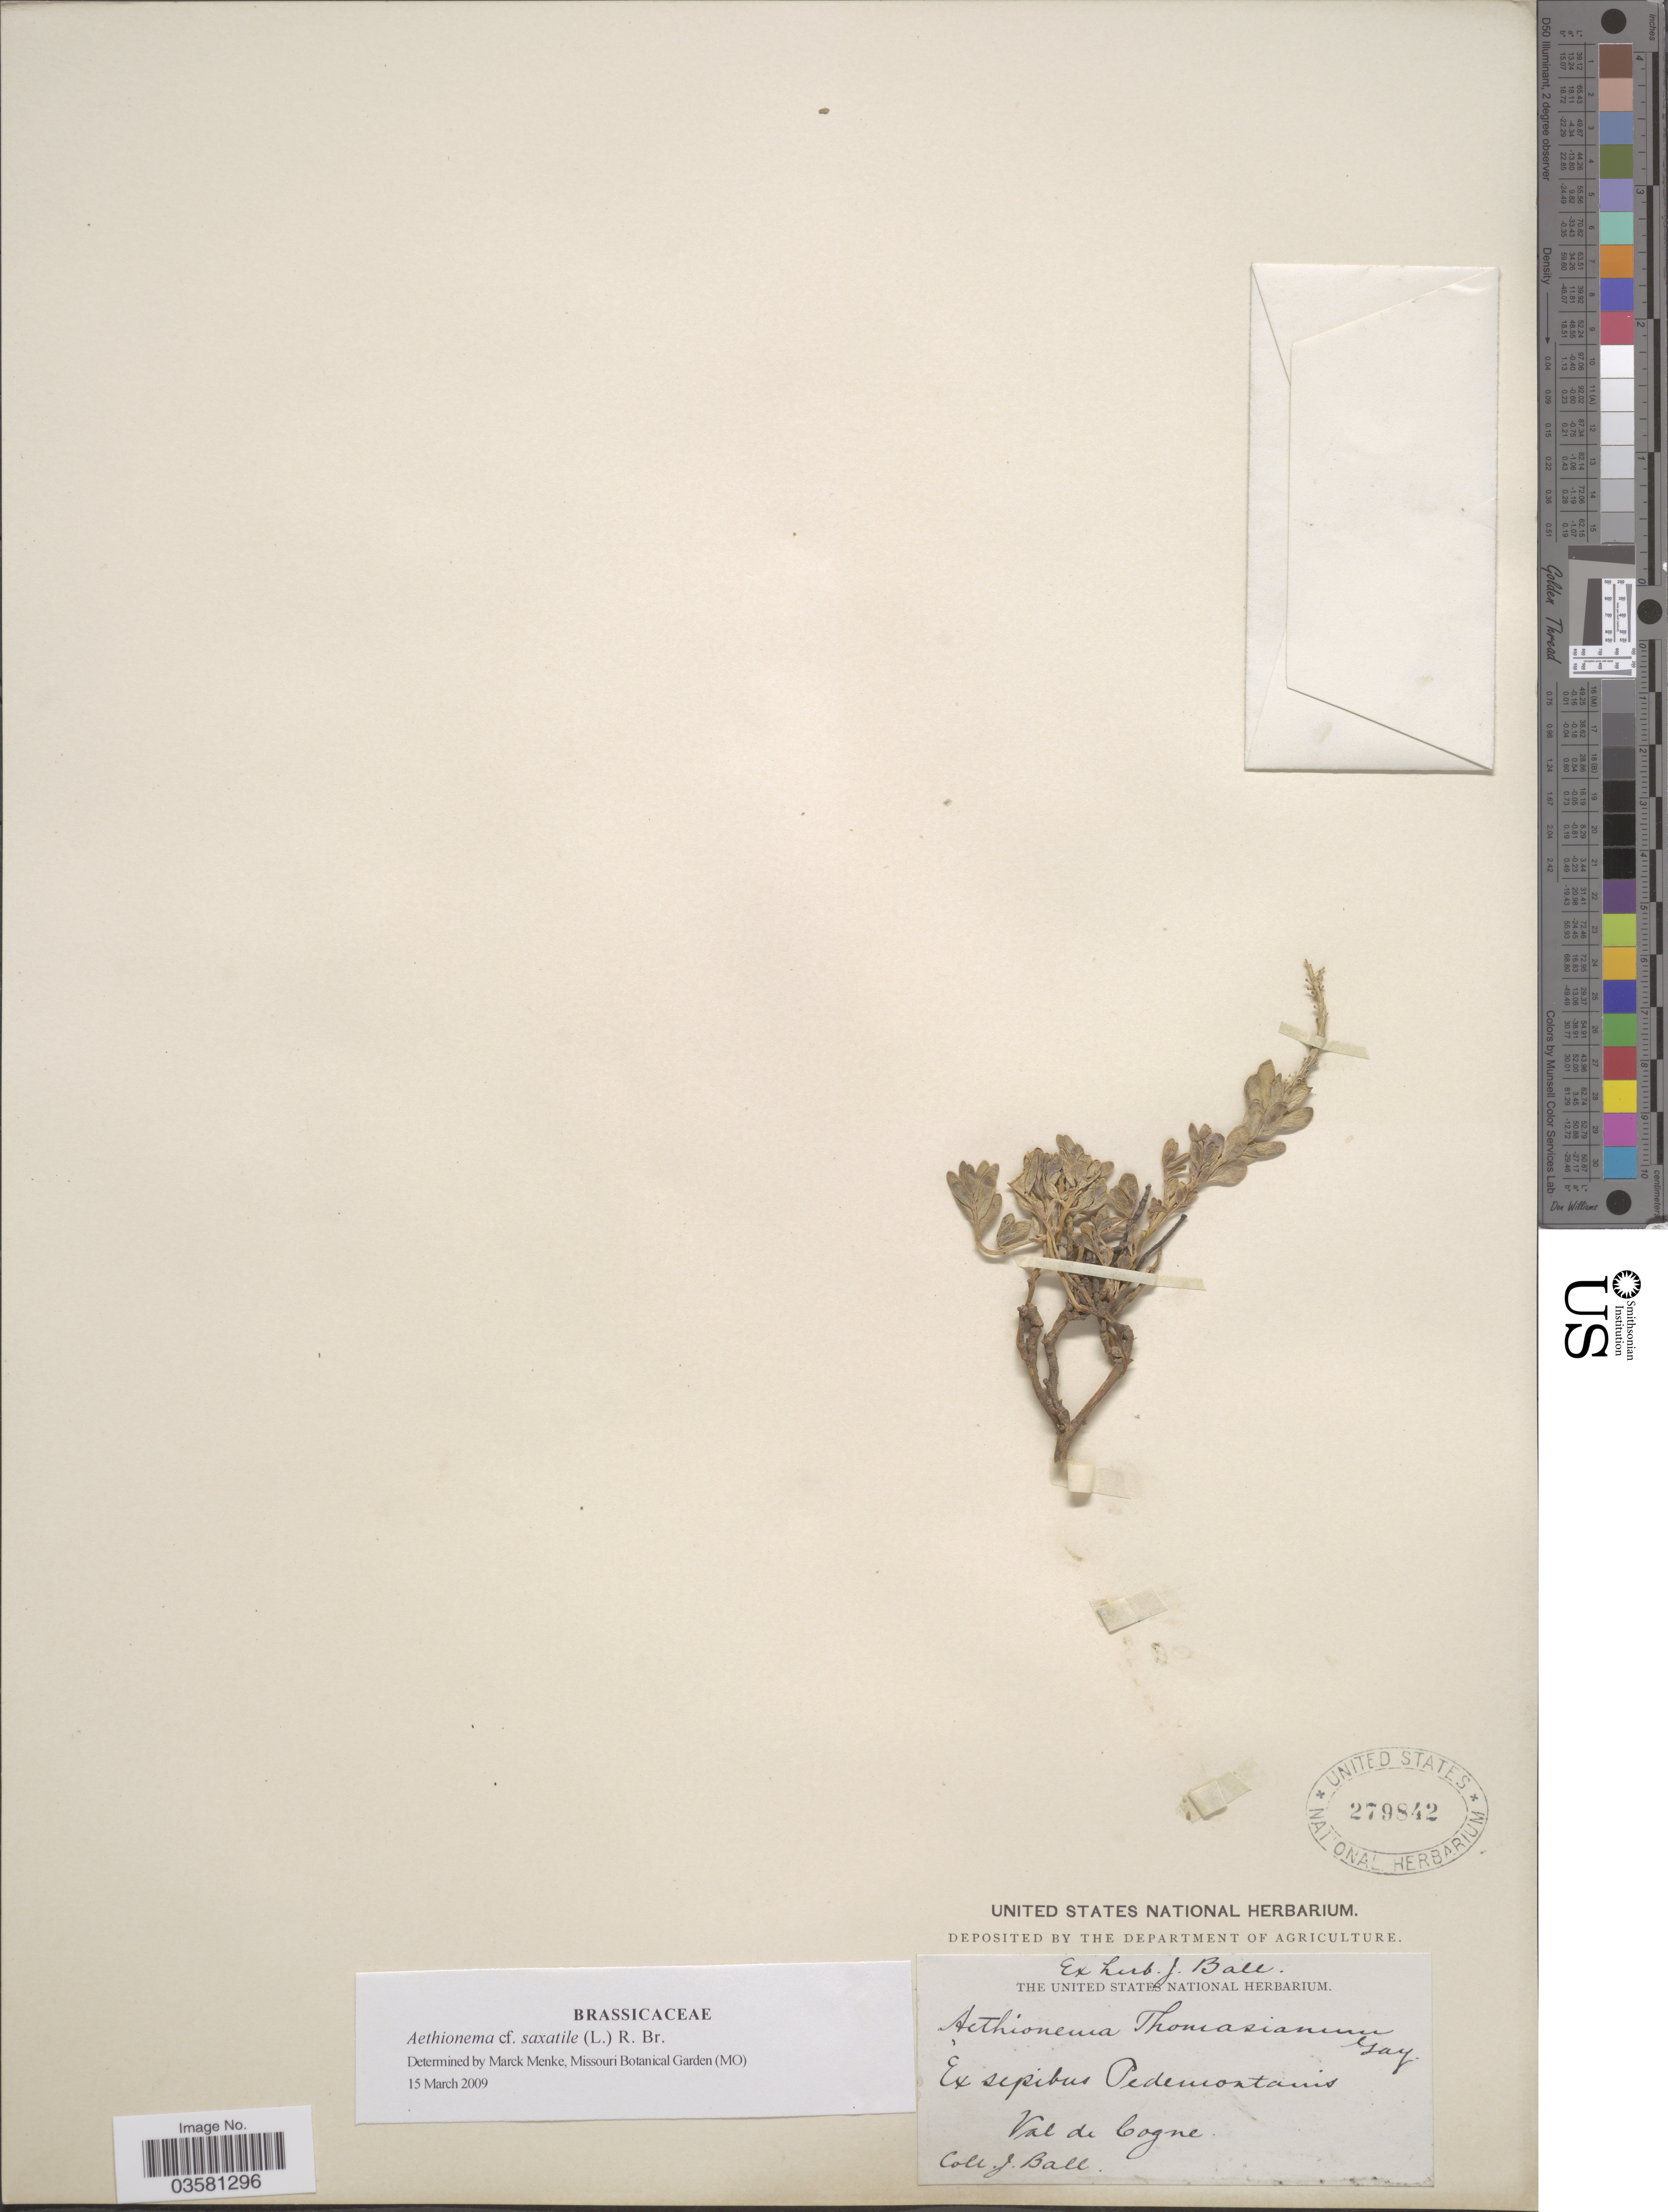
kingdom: Plantae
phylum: Tracheophyta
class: Magnoliopsida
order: Brassicales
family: Brassicaceae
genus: Aethionema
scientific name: Aethionema saxatile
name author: (L.) W.T. Aiton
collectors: J. Ball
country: Italy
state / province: Piedmont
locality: Ex sepibus Pedemontanis. Val de Cogne.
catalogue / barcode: US 279842